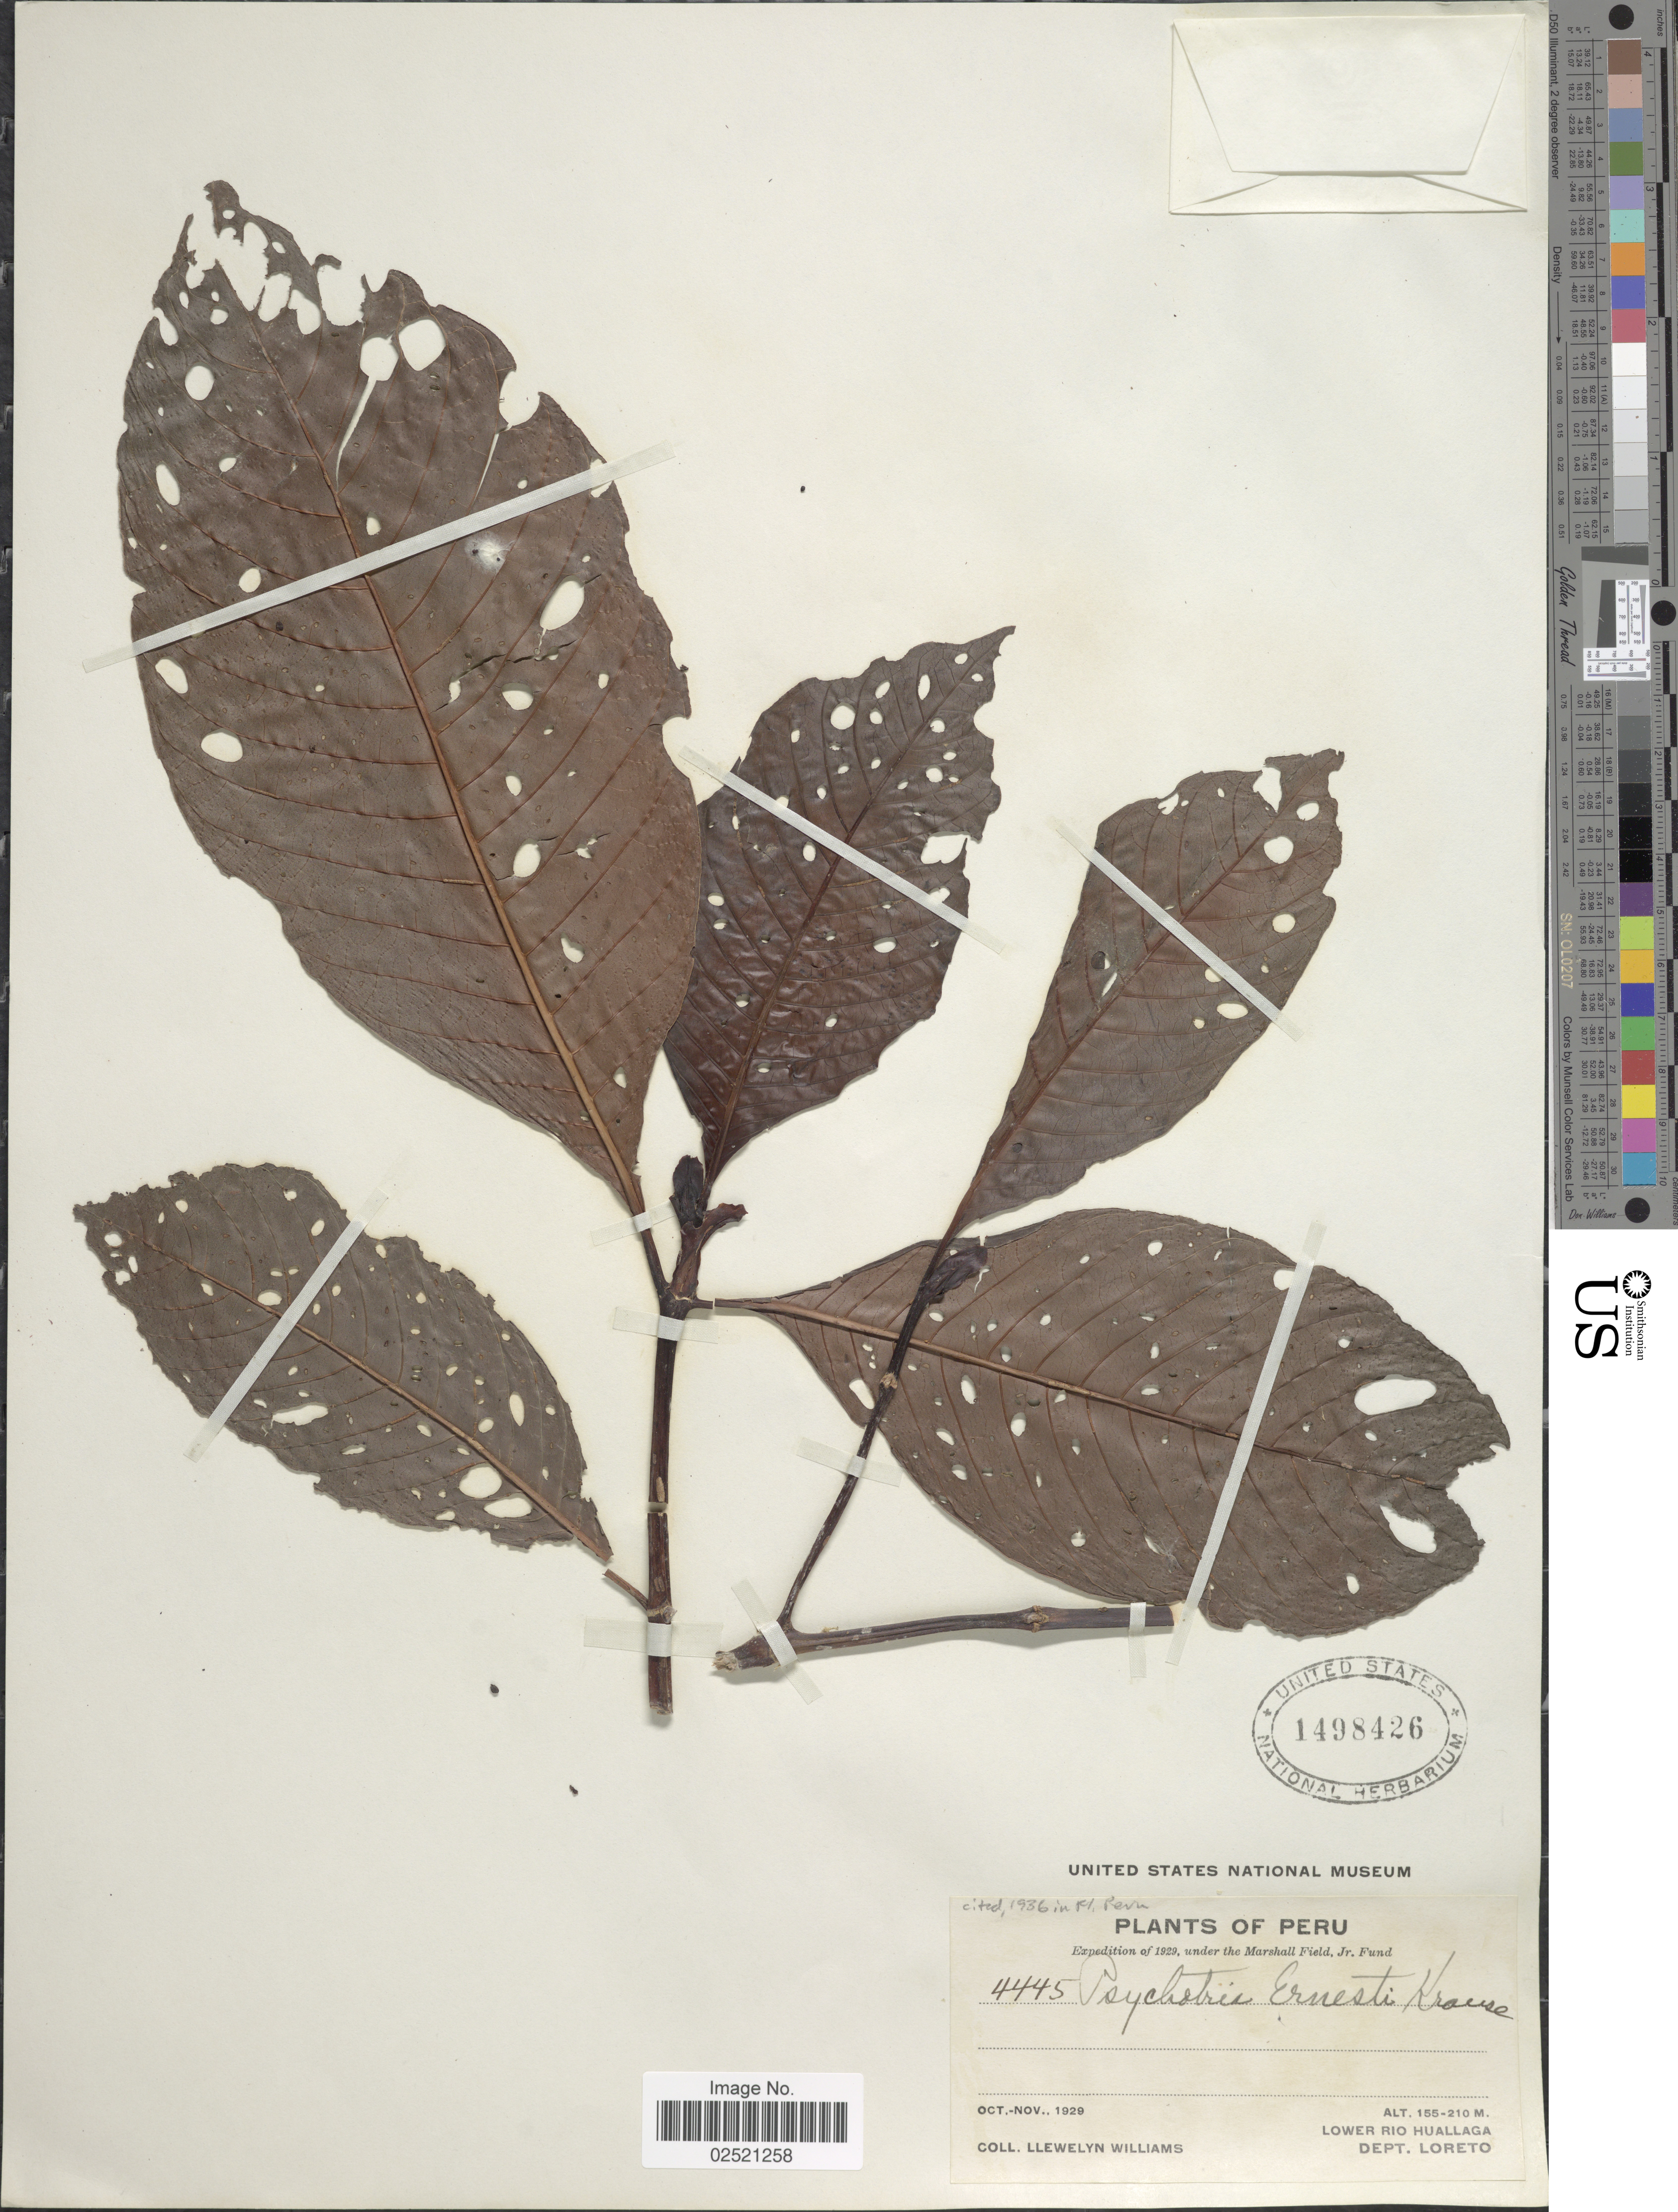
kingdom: Plantae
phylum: Tracheophyta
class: Magnoliopsida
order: Gentianales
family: Rubiaceae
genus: Psychotria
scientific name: Psychotria ernestii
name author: K. Krause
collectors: Ll. Williams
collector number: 4445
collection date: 1929-10/1929-11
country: Peru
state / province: Loreto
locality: Lower Rio Huallaga.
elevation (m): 155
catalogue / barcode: US 1498426